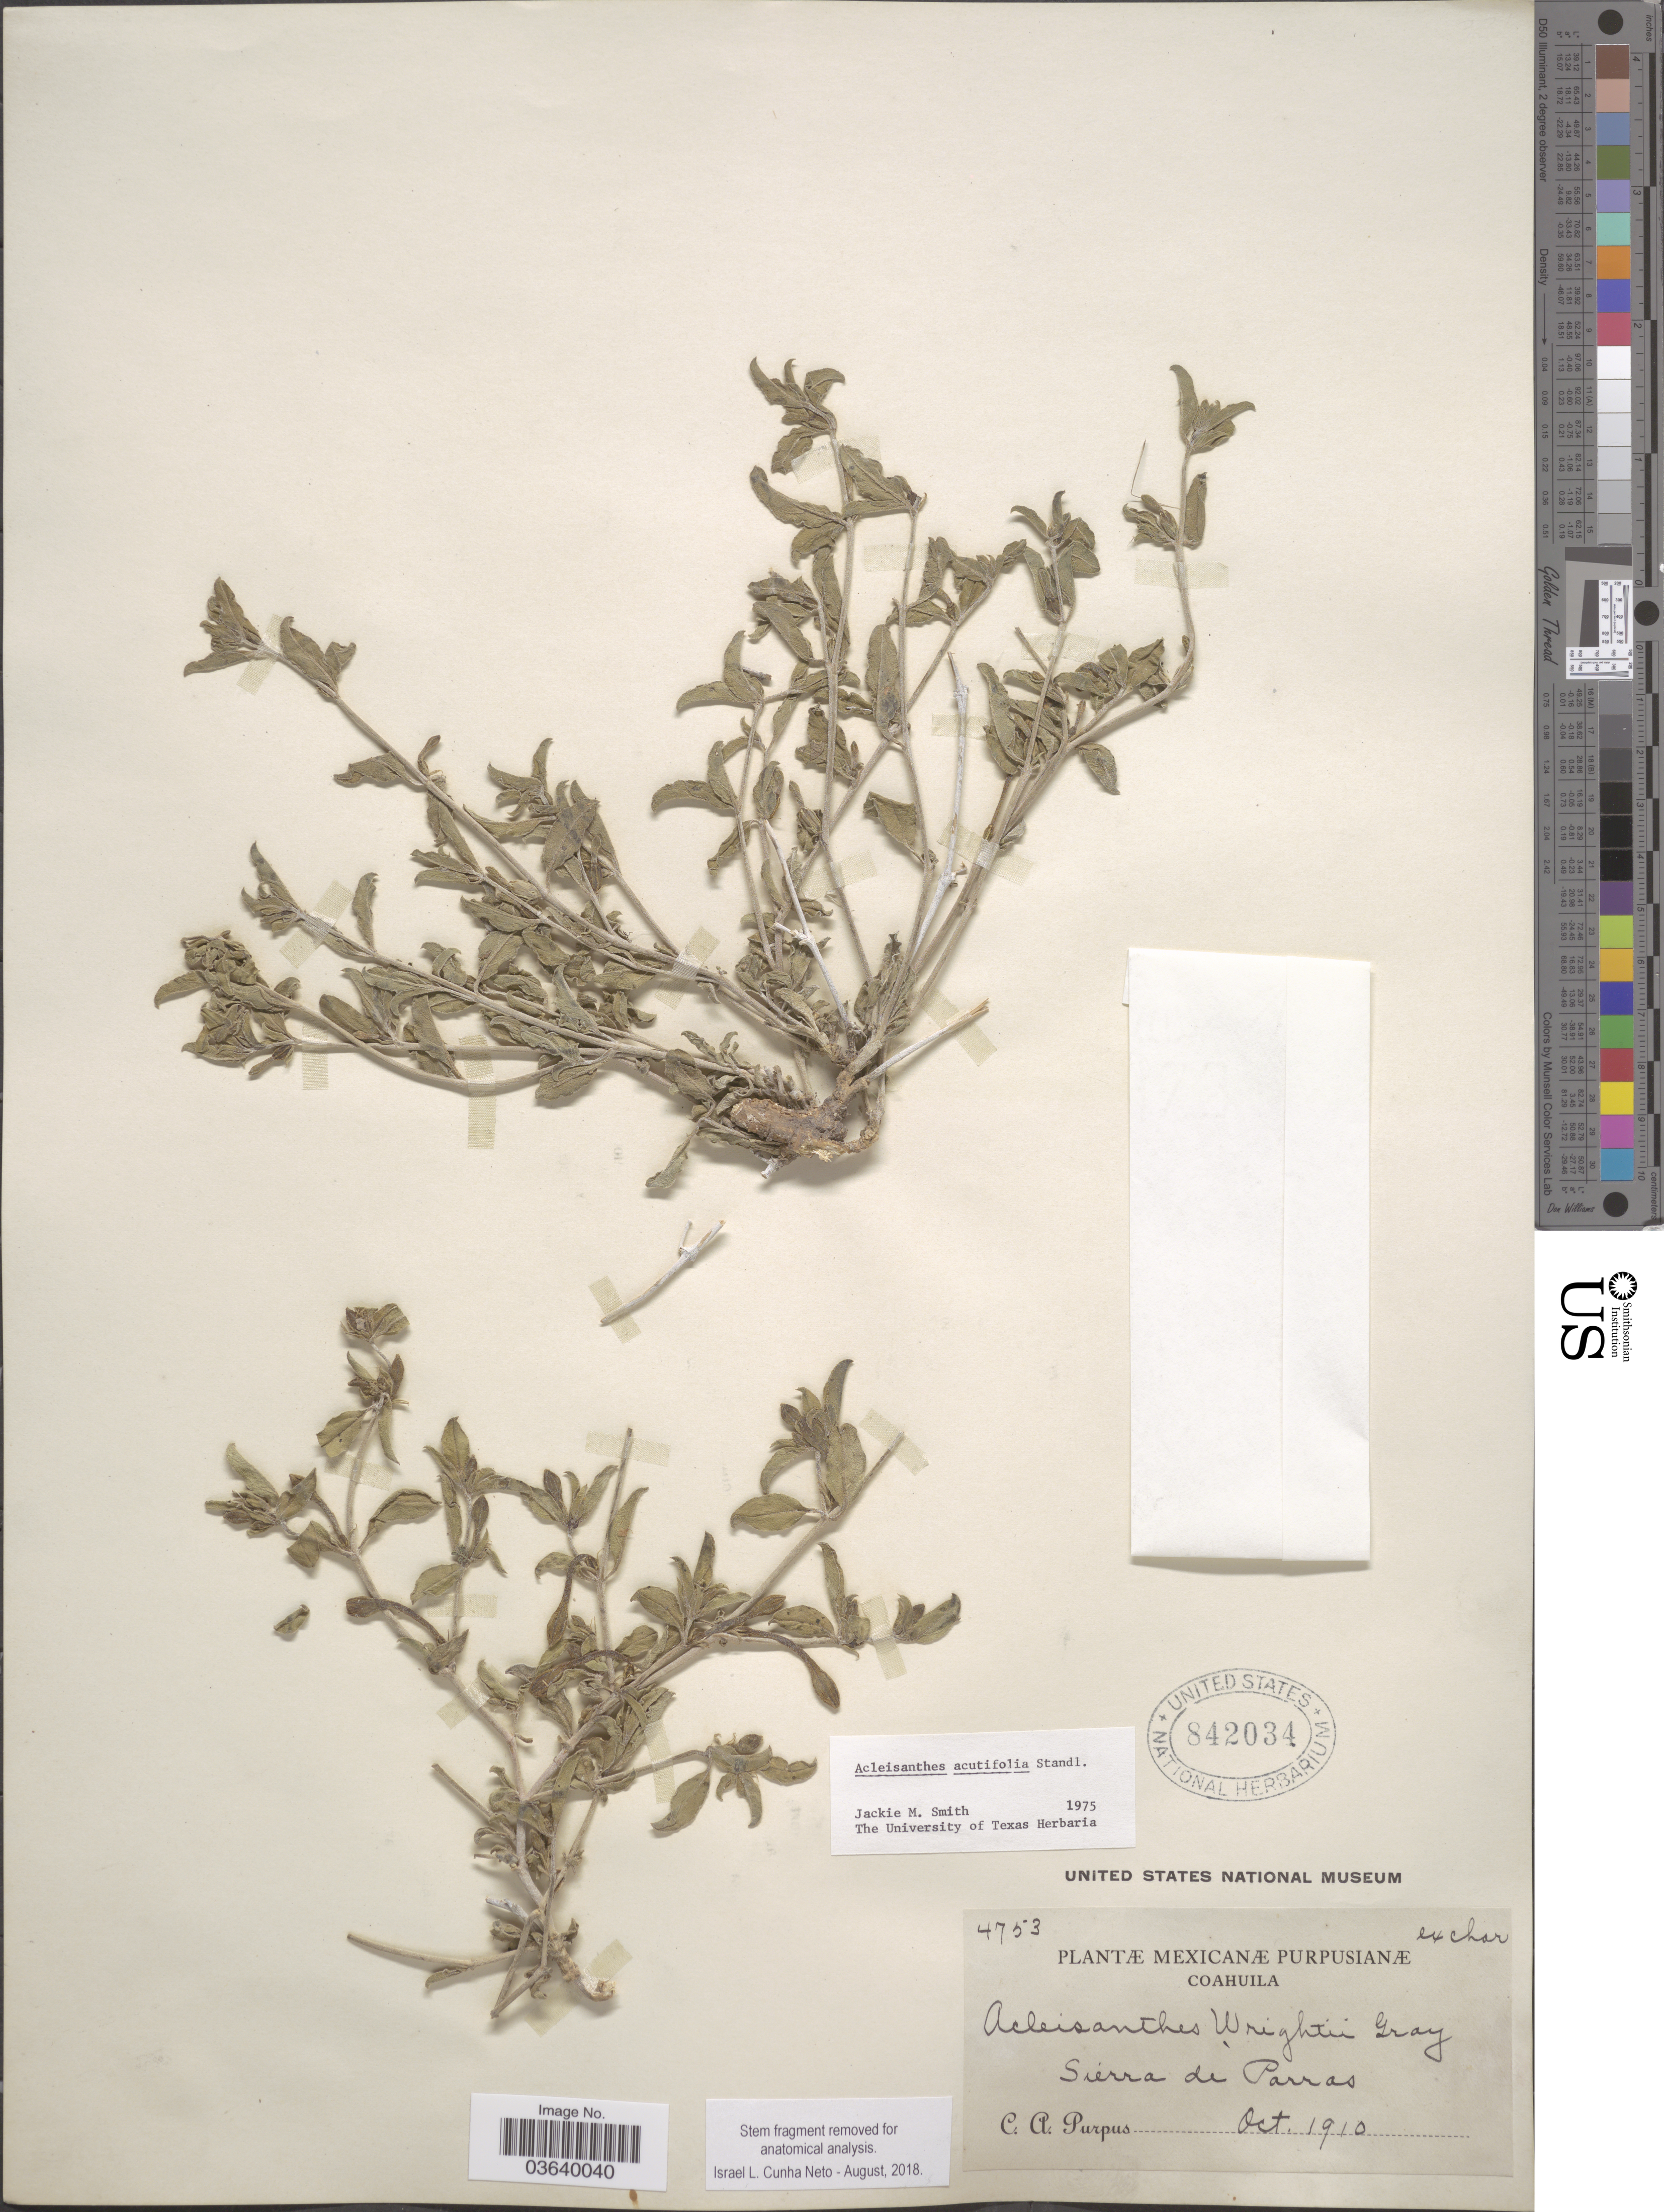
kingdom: Plantae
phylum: Tracheophyta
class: Magnoliopsida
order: Caryophyllales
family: Nyctaginaceae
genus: Acleisanthes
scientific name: Acleisanthes acutifolia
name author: Standl.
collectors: C. A. Purpus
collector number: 4753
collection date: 1910-10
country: Mexico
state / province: Coahuila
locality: Sierra de Parras.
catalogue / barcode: US 842034